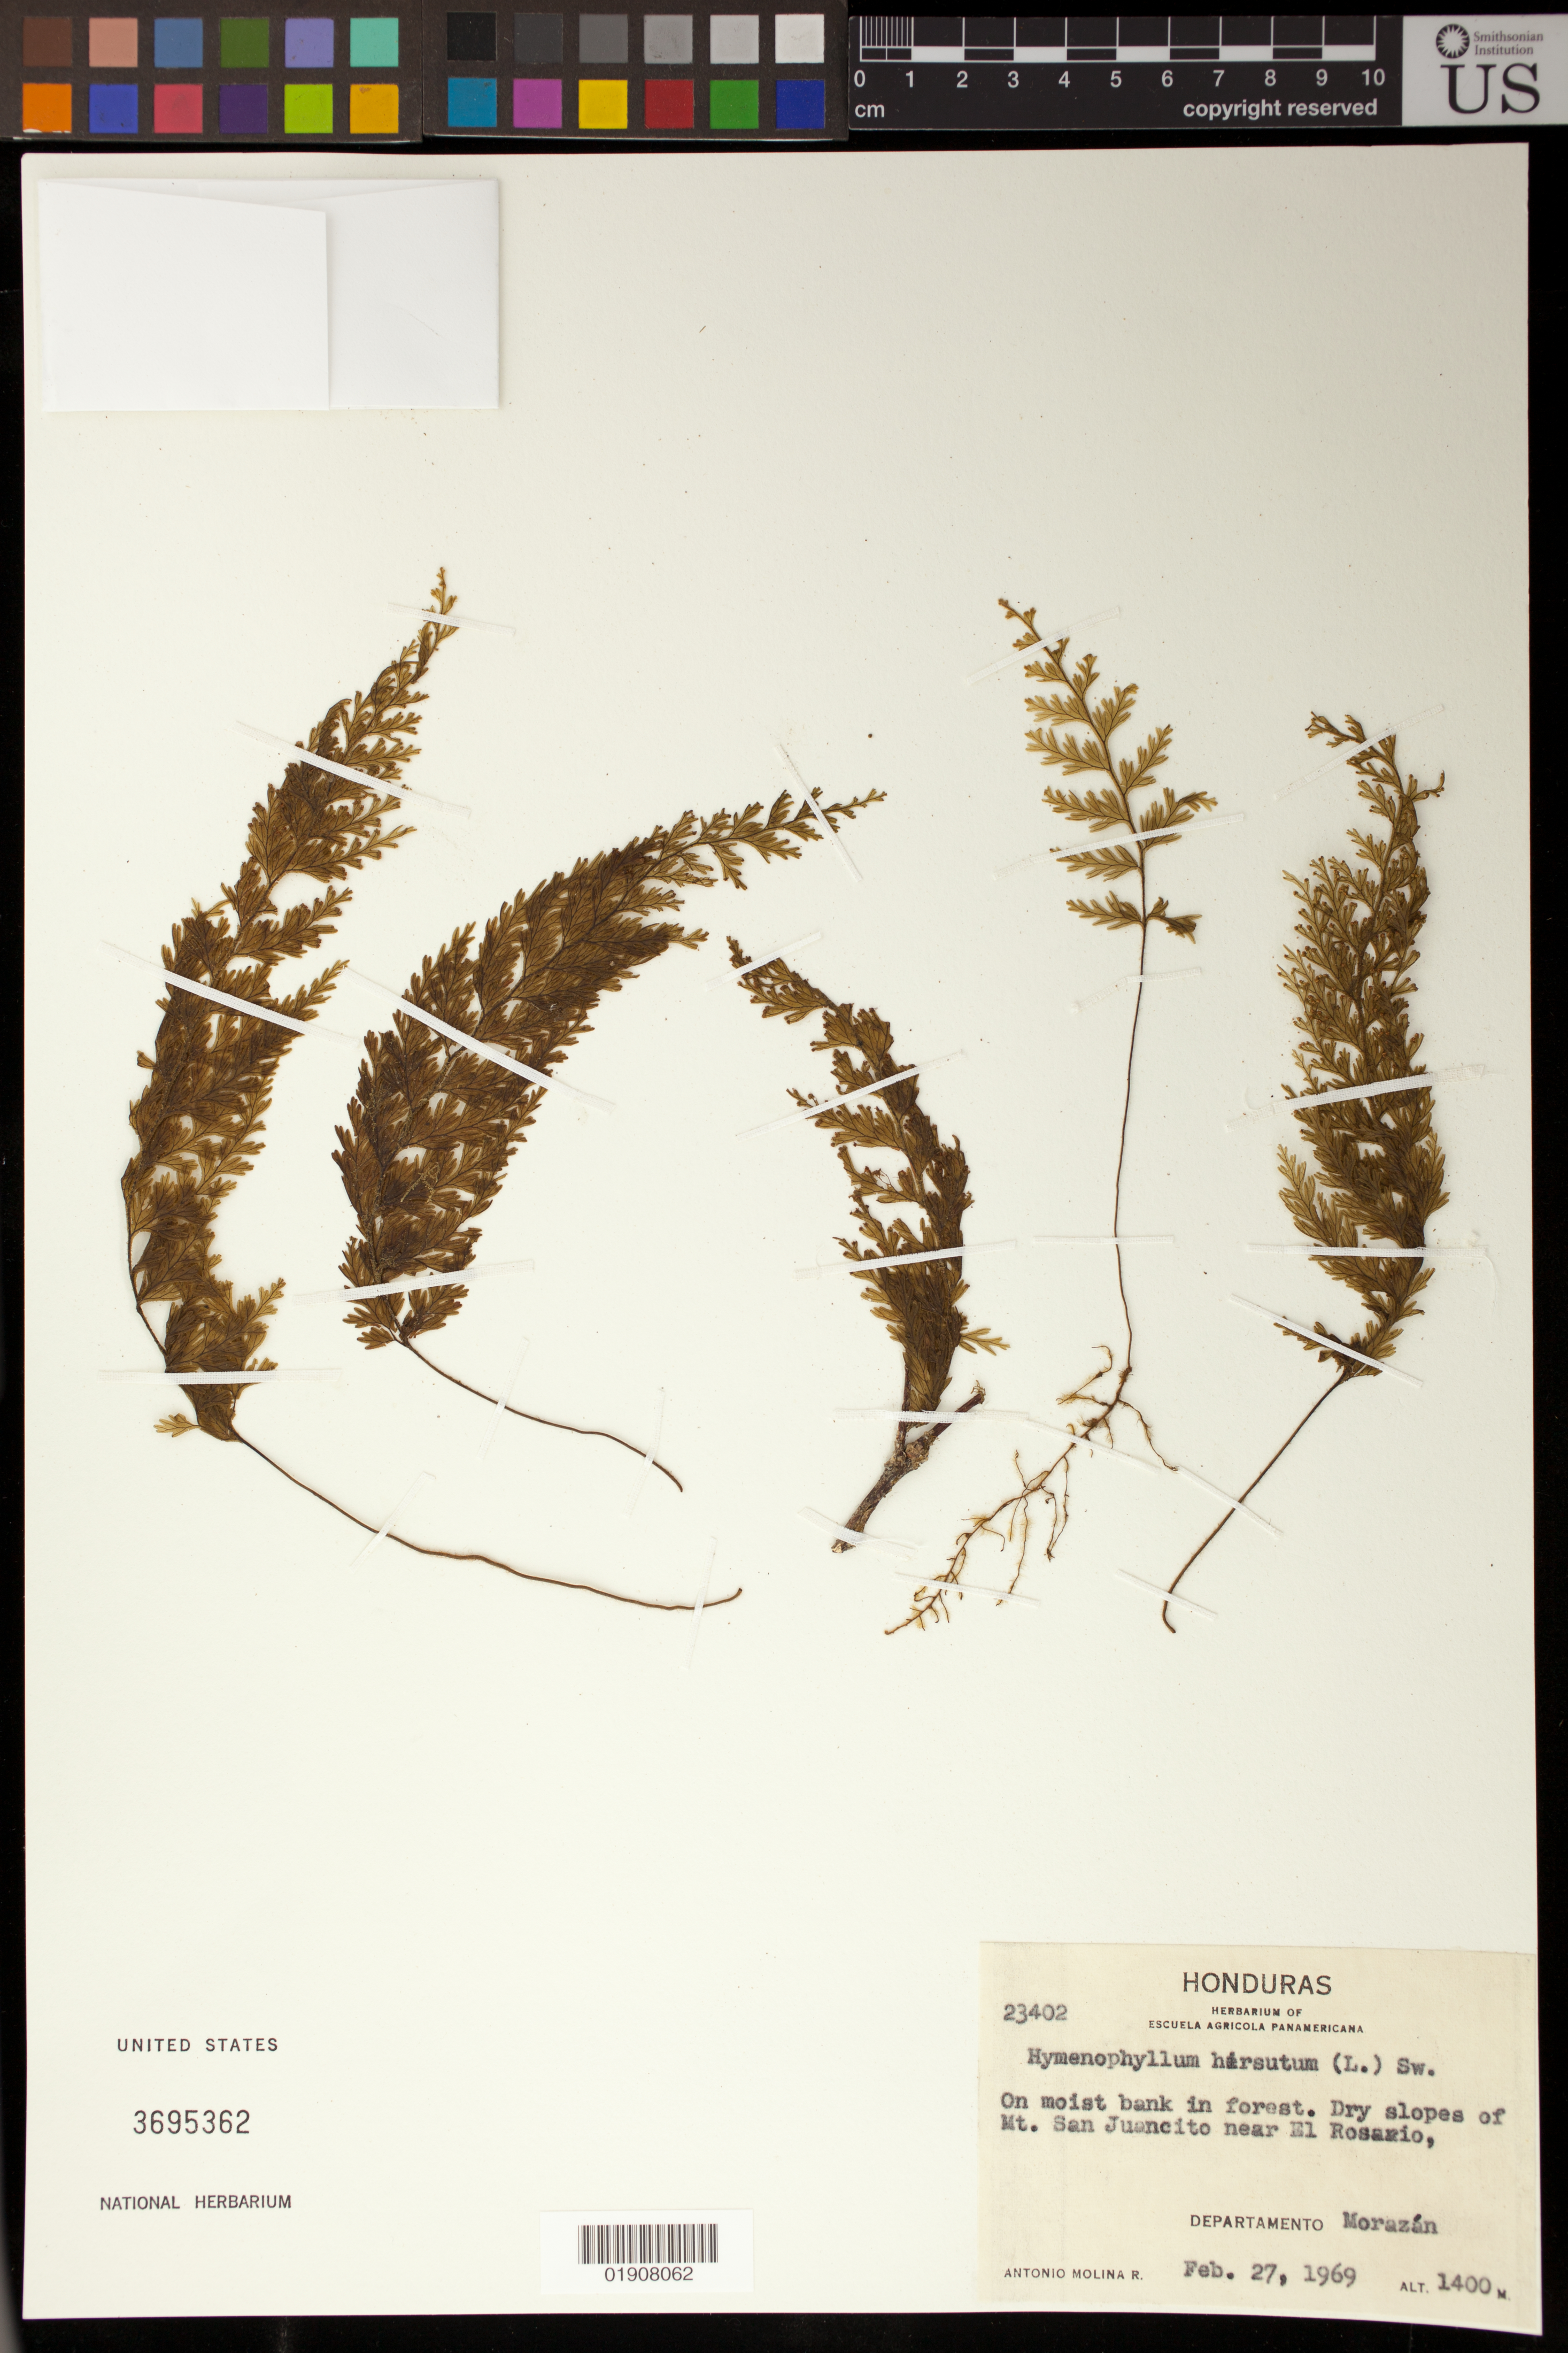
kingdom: Plantae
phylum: Tracheophyta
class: Polypodiopsida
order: Hymenophyllales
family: Hymenophyllaceae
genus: Hymenophyllum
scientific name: Hymenophyllum hirsutum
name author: (L.) Sw.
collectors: A. Molina R.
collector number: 23402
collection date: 1969-02-27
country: Honduras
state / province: Fco. Morazán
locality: Dry slopes of Mt. San Juancito near El Rosario, Departamento Morazán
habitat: On moist bank in forest.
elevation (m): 1400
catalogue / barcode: US 3695362